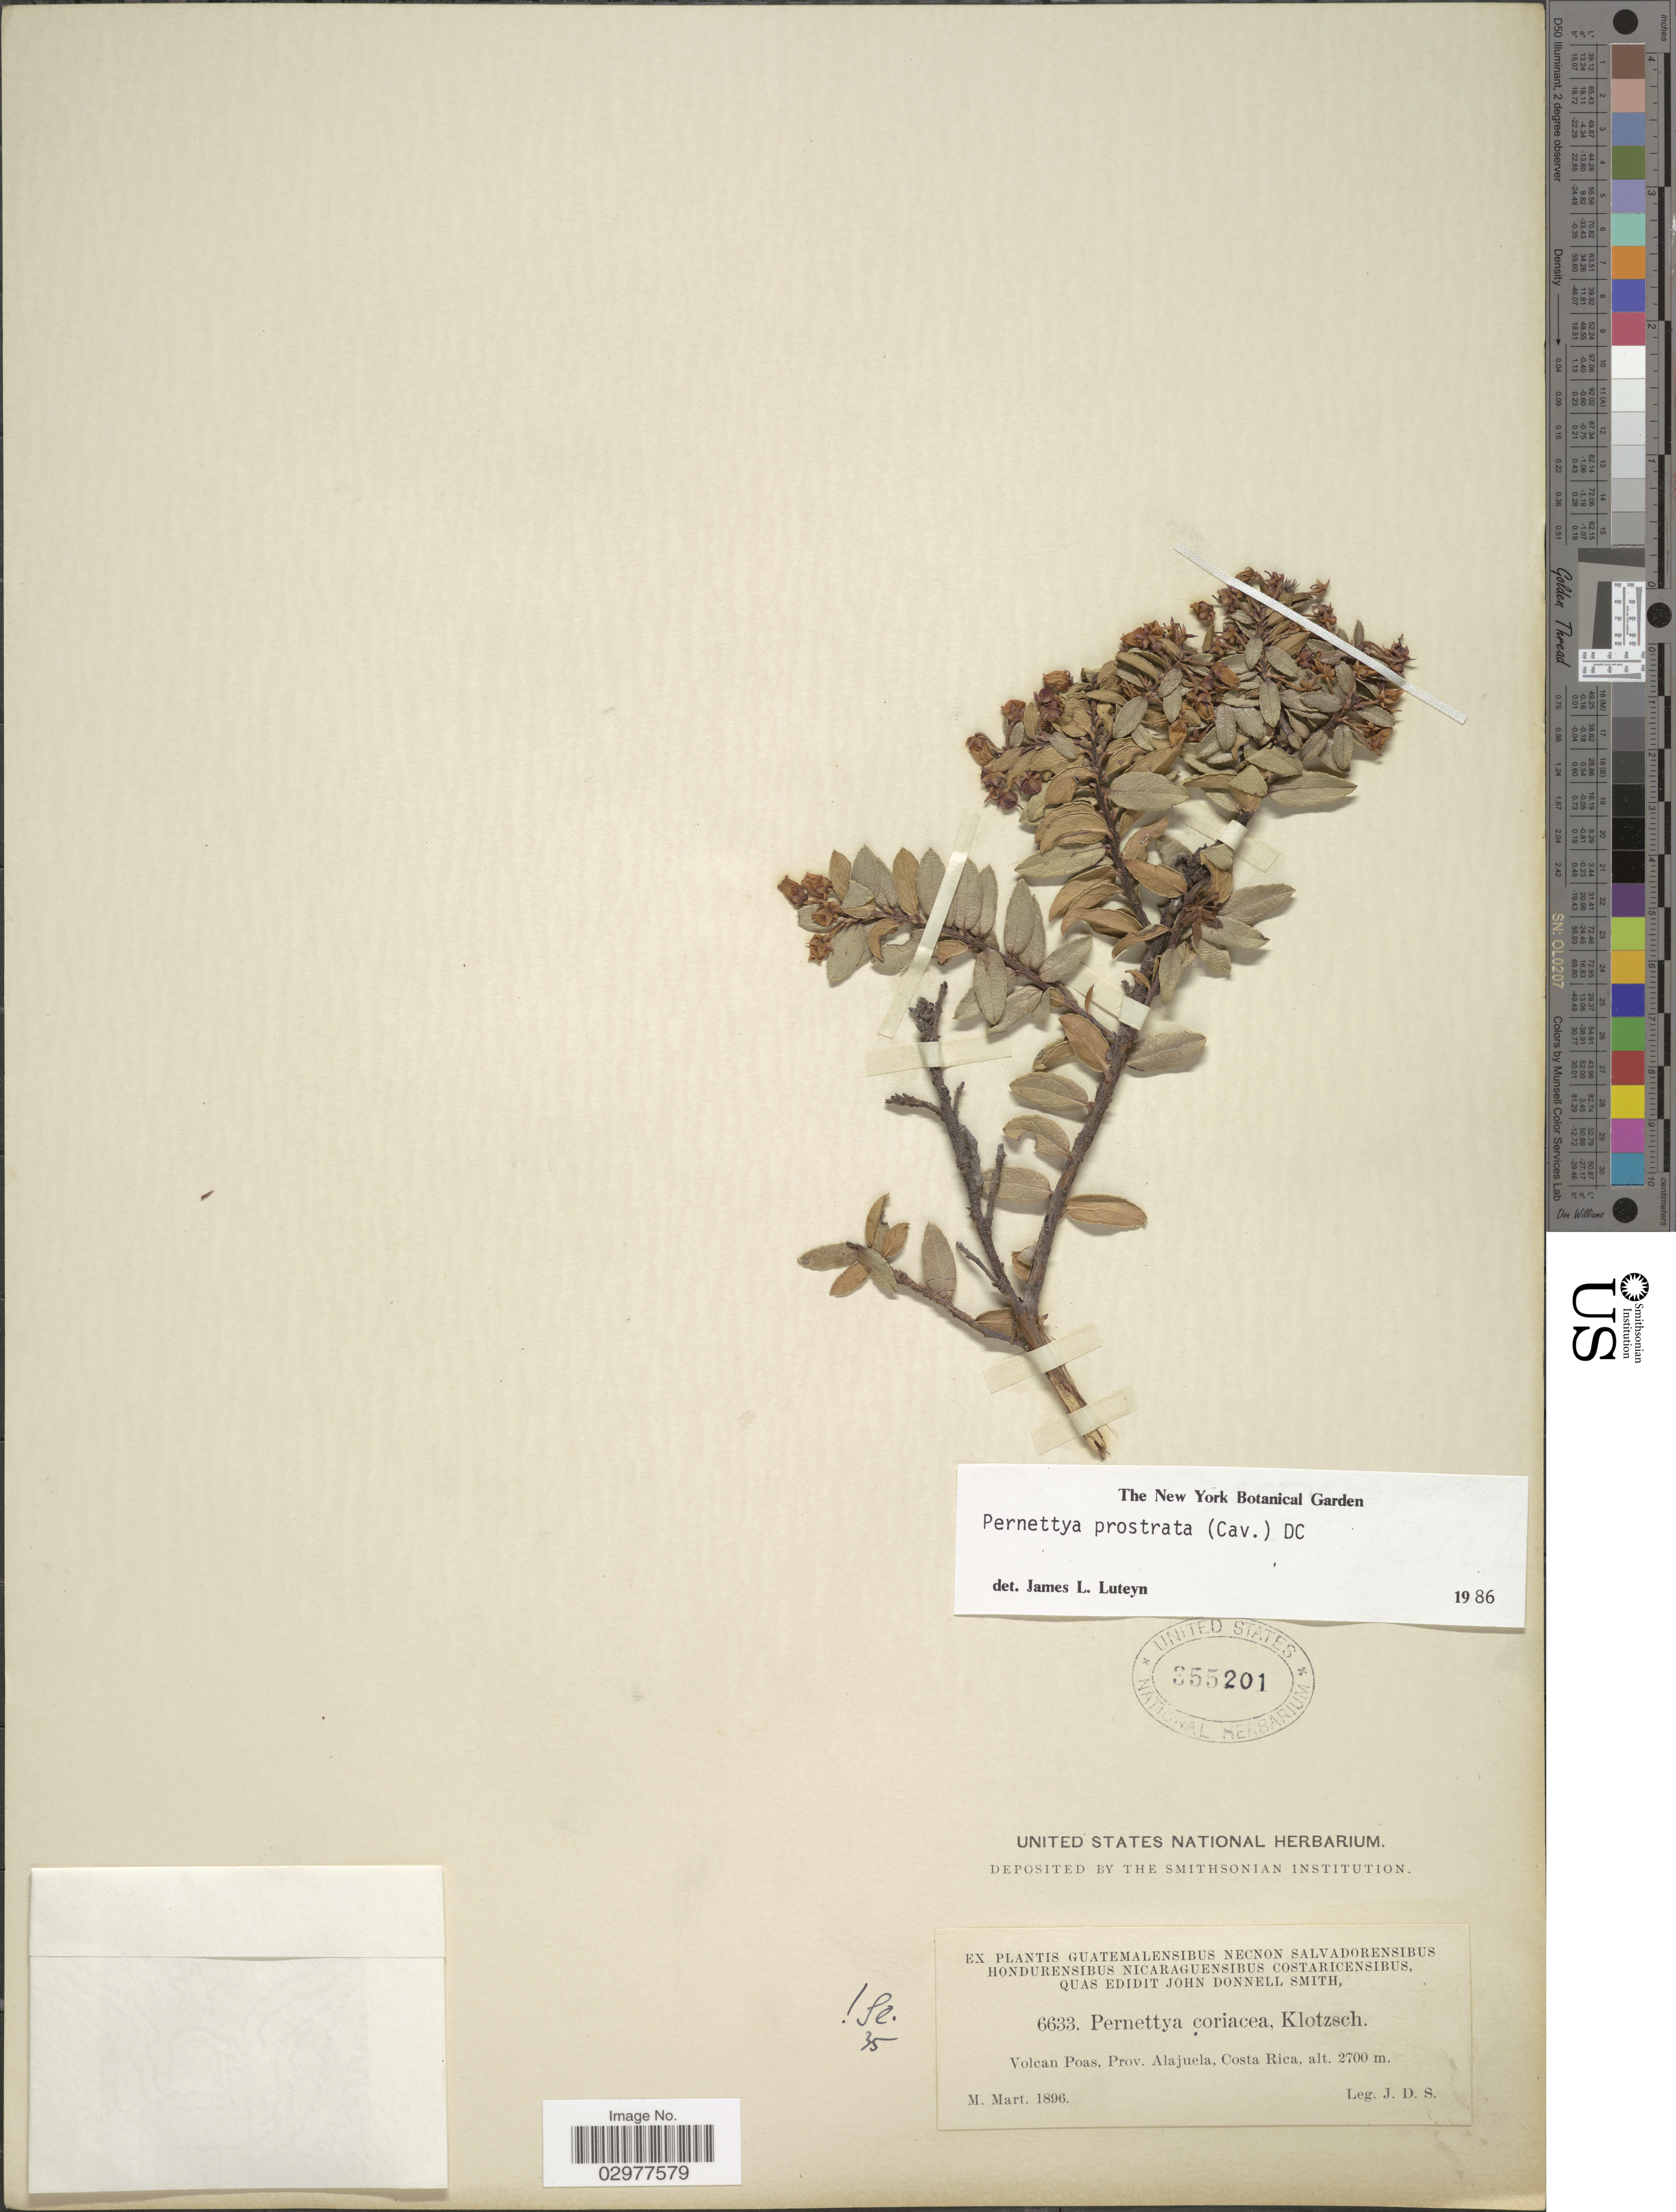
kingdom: Plantae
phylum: Tracheophyta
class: Magnoliopsida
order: Ericales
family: Ericaceae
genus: Pernettya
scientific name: Pernettya prostrata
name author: (Cav.) DC.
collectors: J. Donnell Smith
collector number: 6633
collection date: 1896-03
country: Costa Rica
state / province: Alajuela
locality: Volcan Poas.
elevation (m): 2700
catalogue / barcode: US 355201